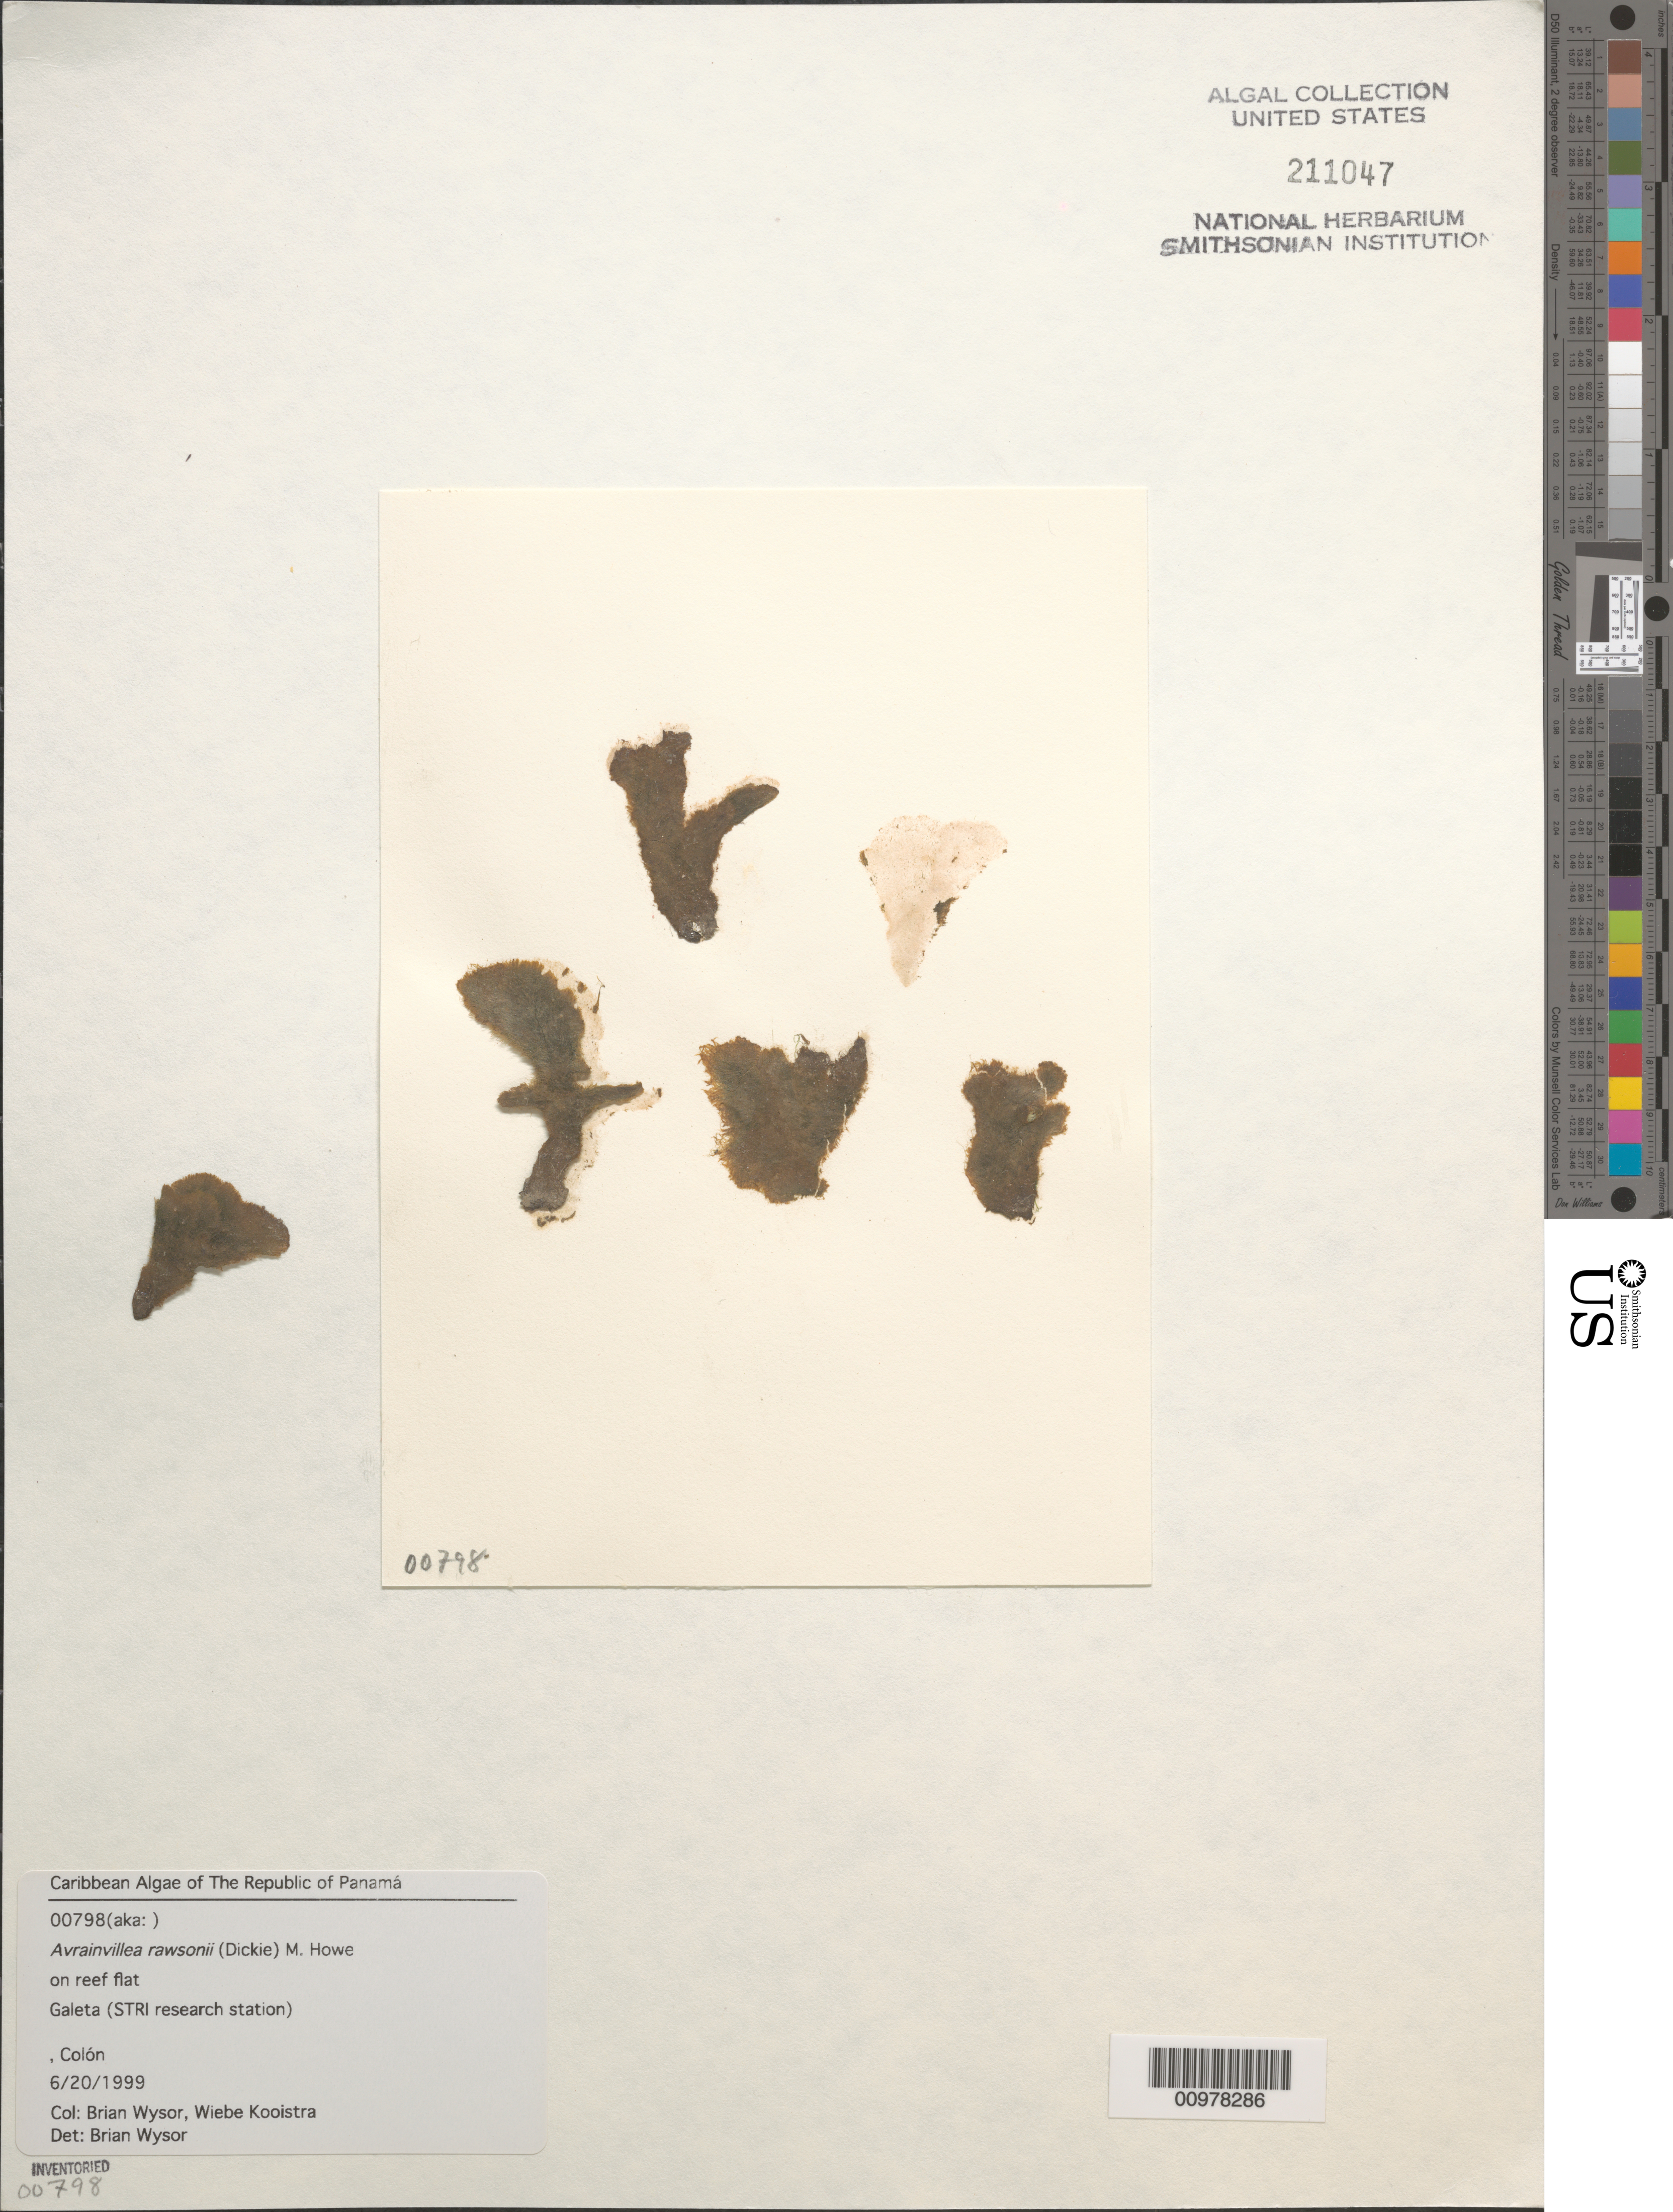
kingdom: Plantae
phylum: Chlorophyta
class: Ulvophyceae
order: Bryopsidales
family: Dichotomosiphonaceae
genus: Avrainvillea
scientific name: Avrainvillea rawsonii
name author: (Dickie) M. Howe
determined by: Wysor, B.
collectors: B. Wysor & W. Kooistra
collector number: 00798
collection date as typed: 20 Jun 1999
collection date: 1999-06-20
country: Panama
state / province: Colón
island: Galeta Island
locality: STRI (Smithsonian Tropical Research Institute) research station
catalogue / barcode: US 211047